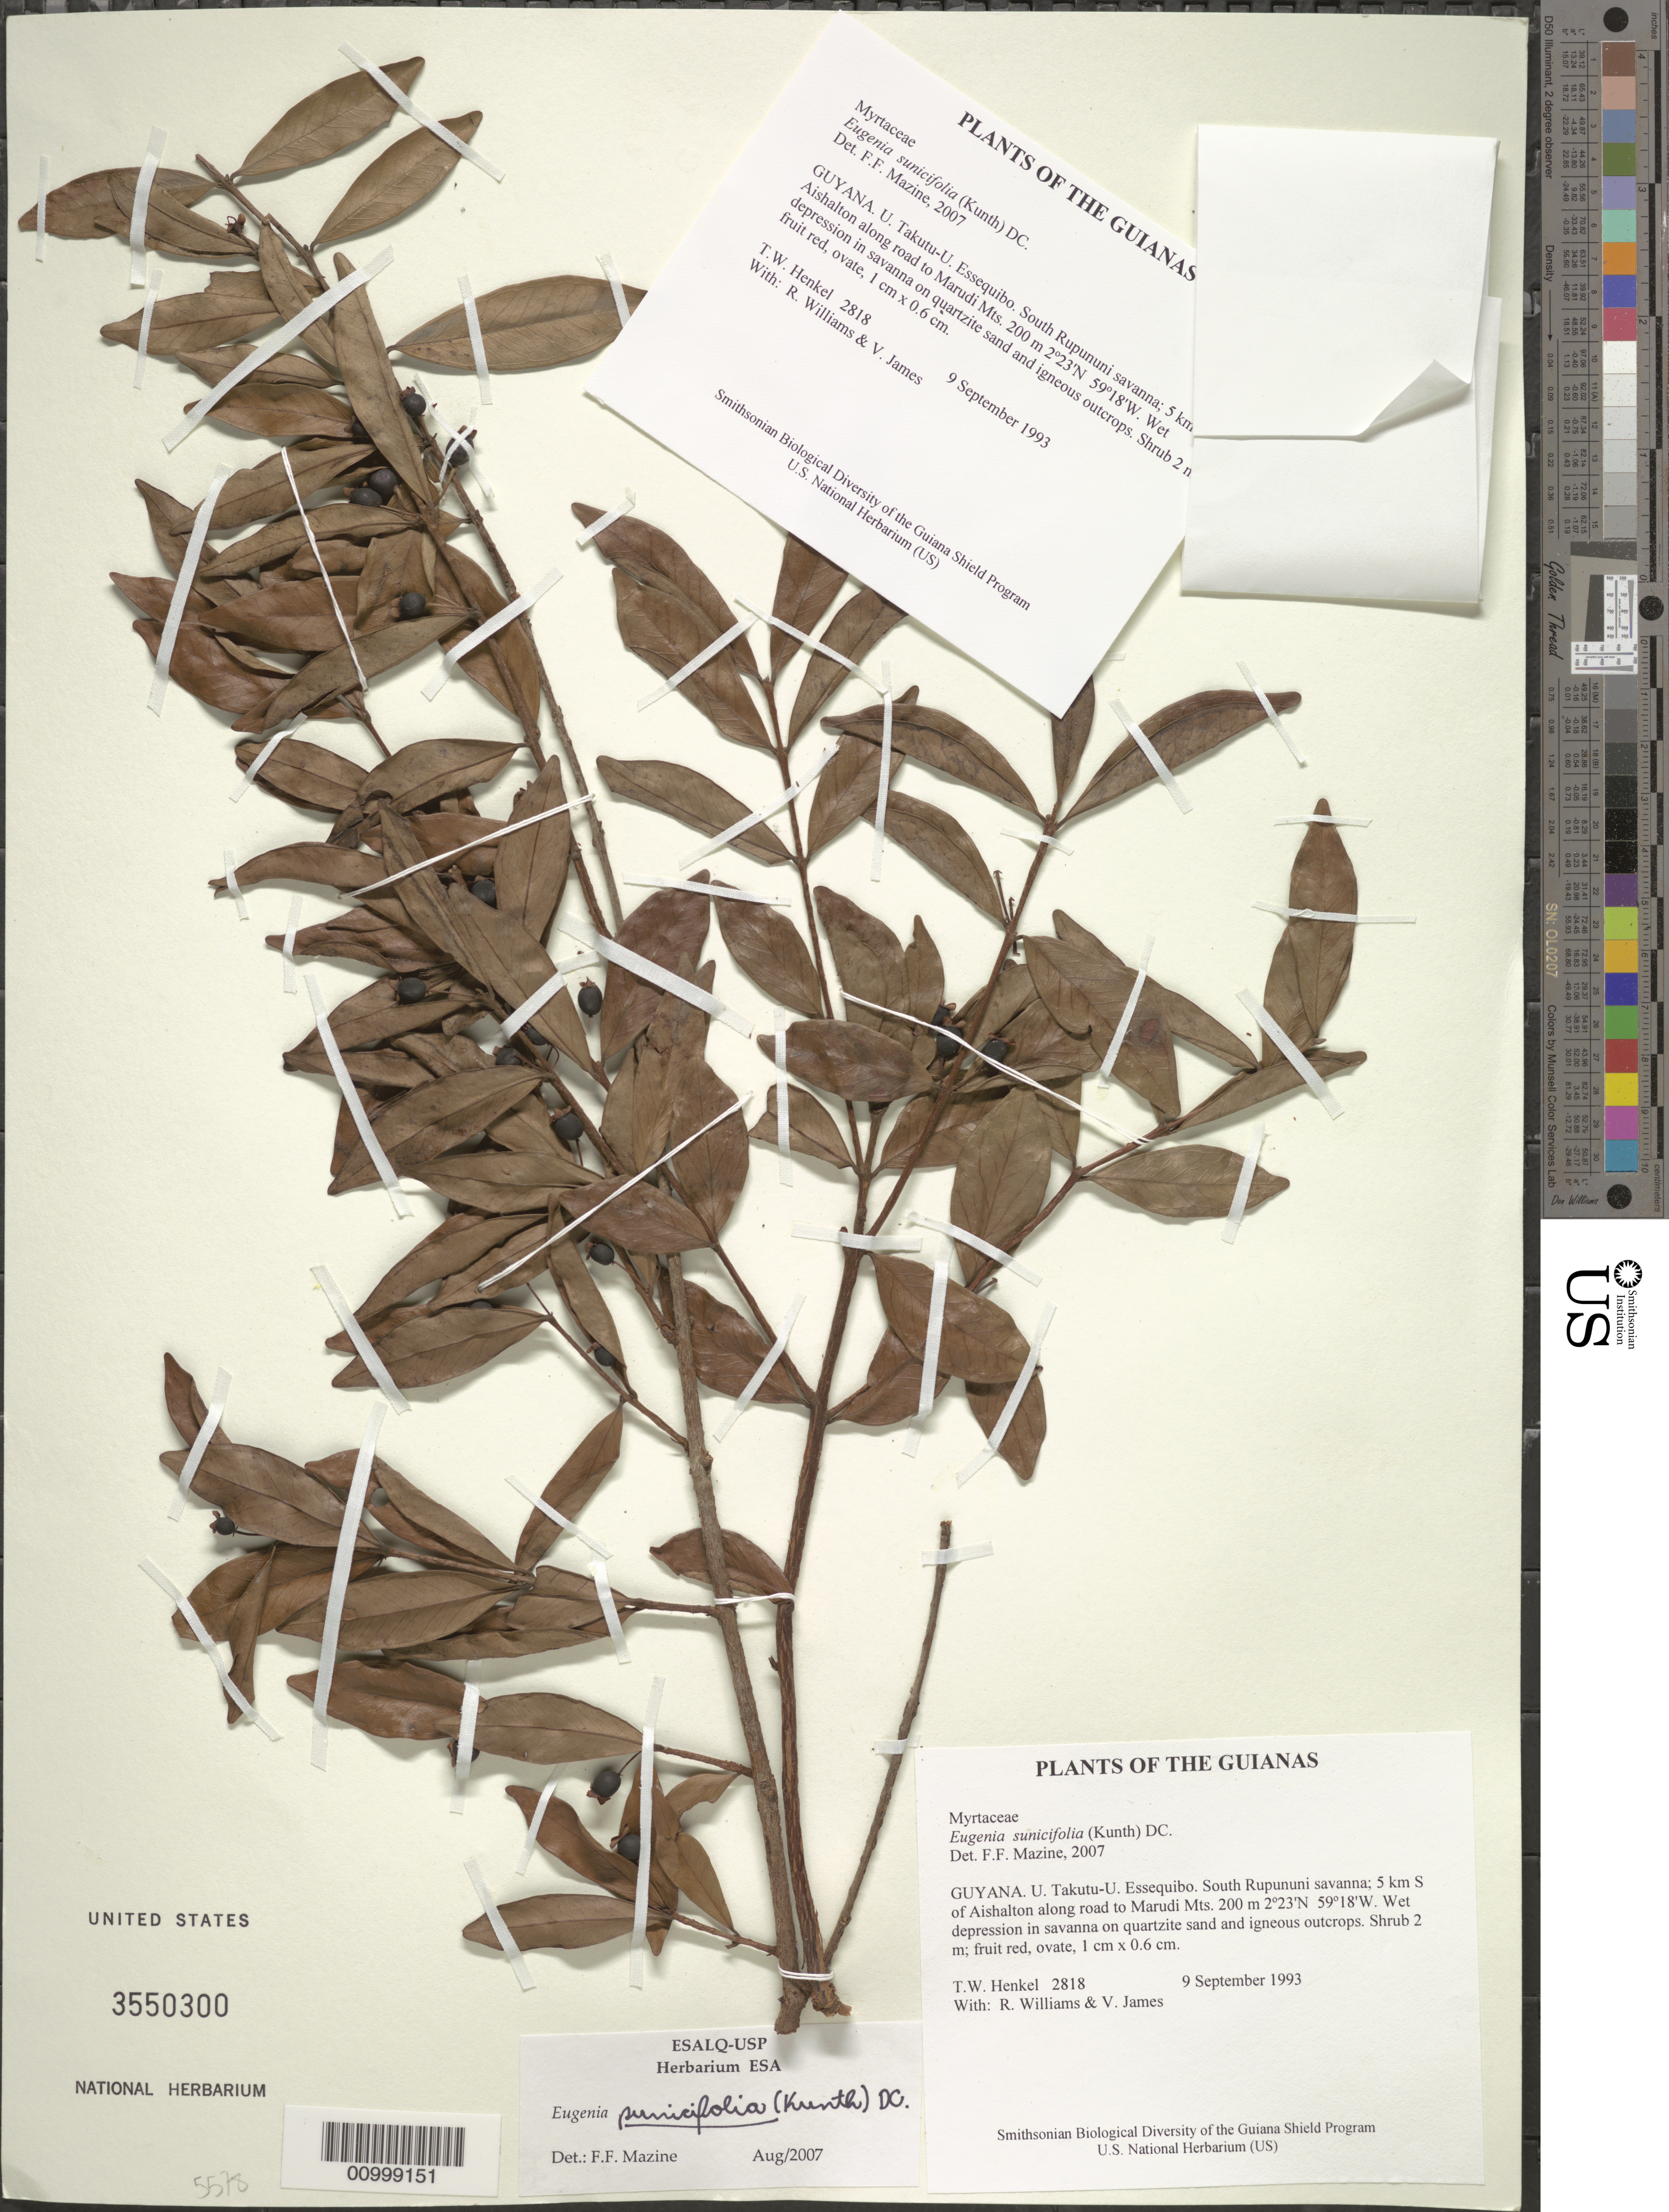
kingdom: Plantae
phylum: Tracheophyta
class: Magnoliopsida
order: Myrtales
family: Myrtaceae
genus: Eugenia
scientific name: Eugenia punicifolia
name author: (Kunth) DC.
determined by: Mazine, Fiorella F.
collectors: T. Henkel, R. Williams & V. James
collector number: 2818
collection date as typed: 9 September 1993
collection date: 1993-09-09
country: Guyana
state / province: U. Takutu-U. Essequibo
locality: South Rupununi savanna; 5 km S of Aishalton along road to Marudi Mts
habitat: Wet depression in savanna on quartzite sand and igneous outcrops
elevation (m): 200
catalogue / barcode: US 3550300